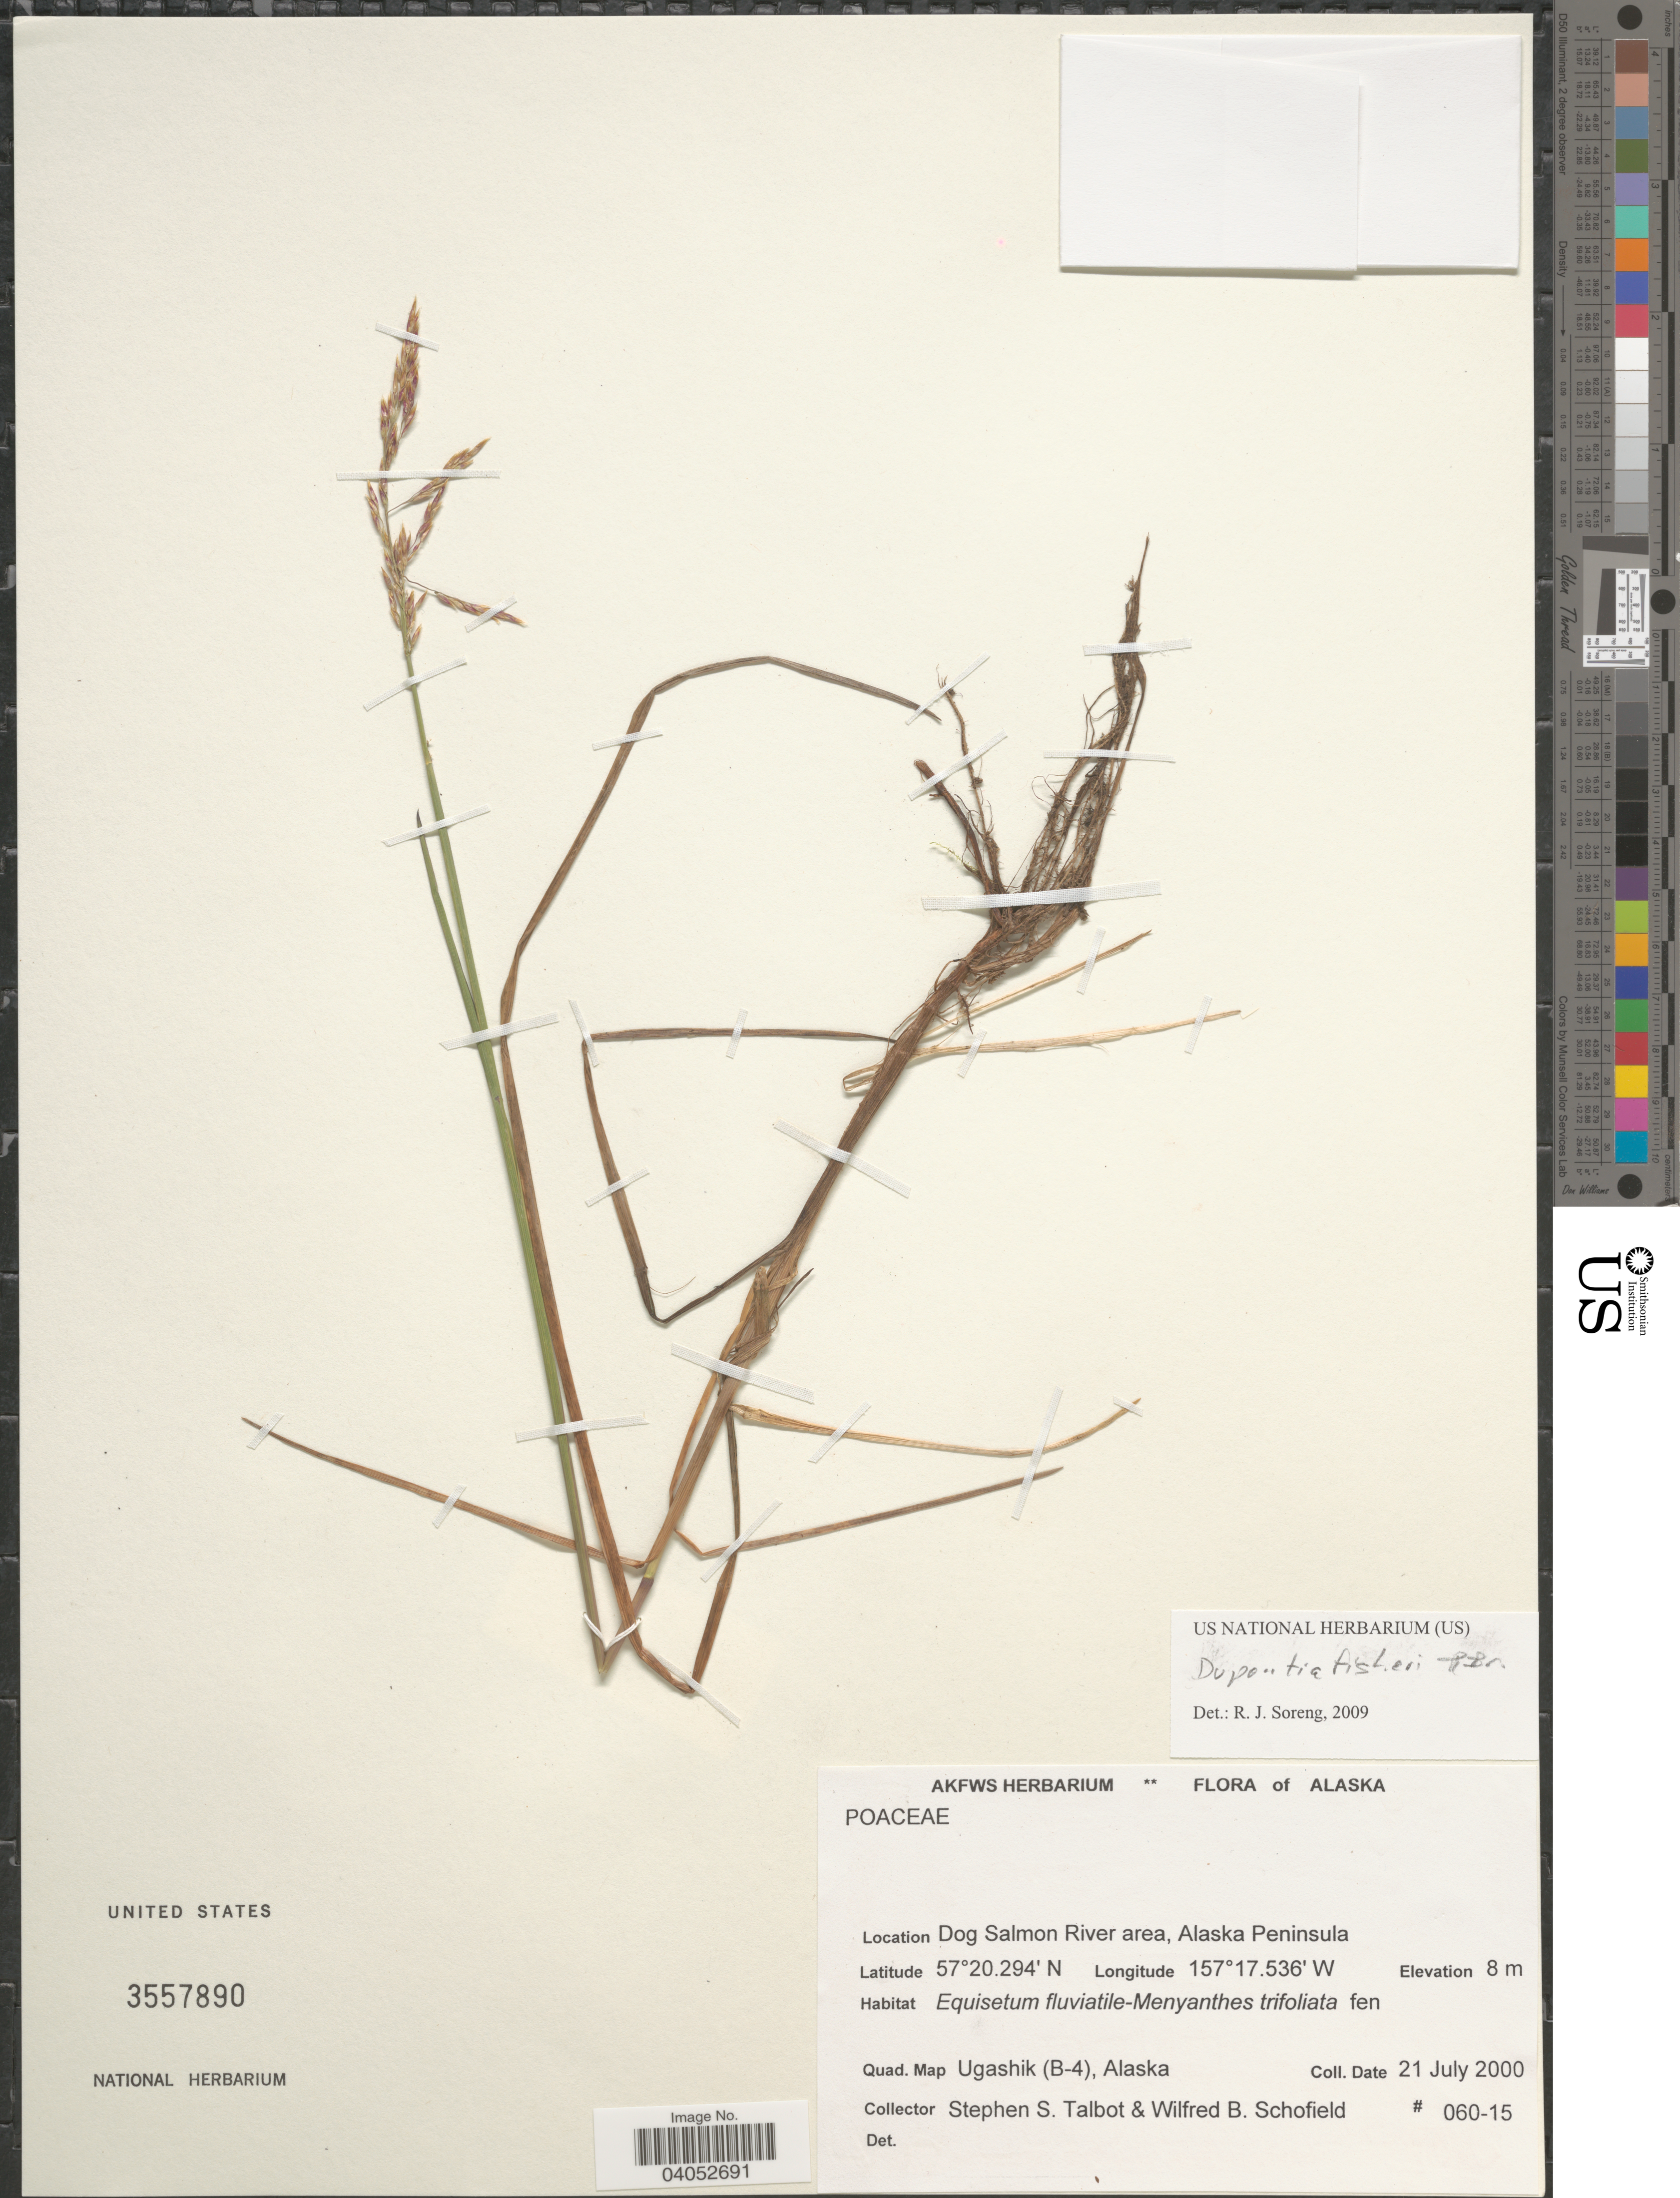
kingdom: Plantae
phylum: Tracheophyta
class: Liliopsida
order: Poales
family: Poaceae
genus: Dupontia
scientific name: Dupontia micrantha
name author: Holm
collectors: S. S. Talbot & W. Schofield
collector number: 060-15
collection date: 2000-07-21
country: United States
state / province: Alaska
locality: Dog Salmon River area, Alaska Peninsula. Quad. Map Ugashik (B-4).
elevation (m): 8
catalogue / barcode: US 3557890